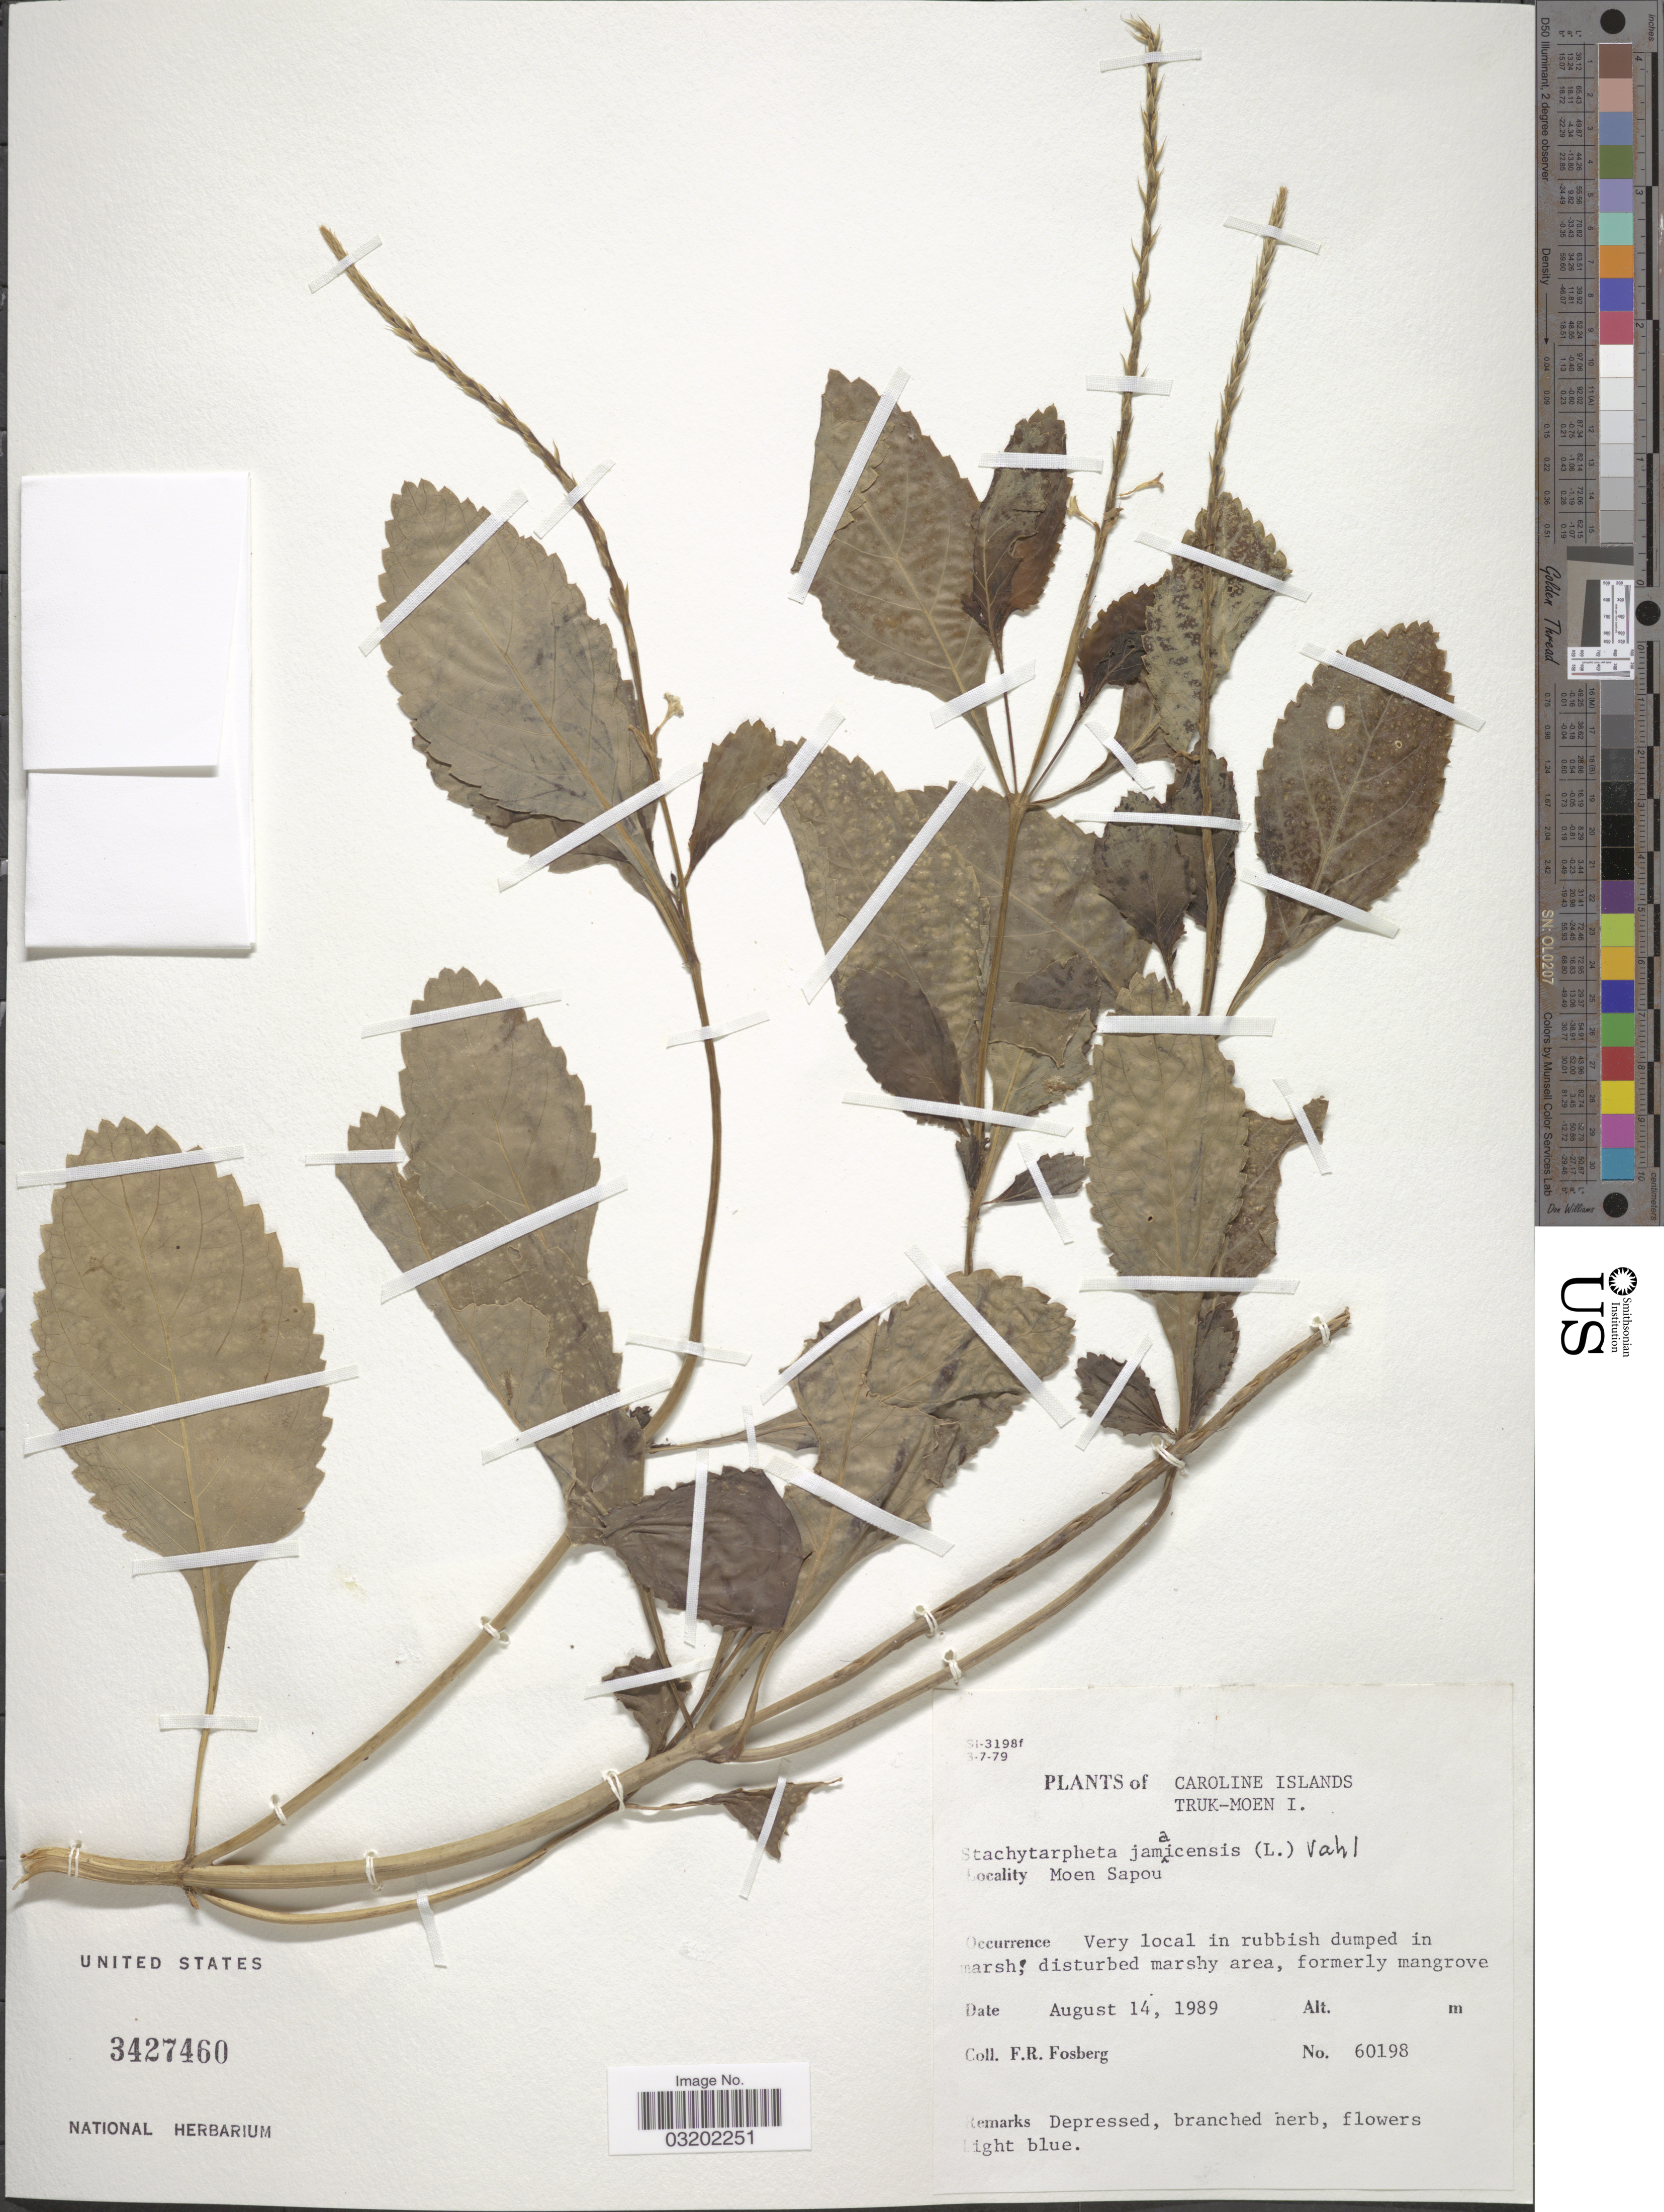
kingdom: Plantae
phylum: Tracheophyta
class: Magnoliopsida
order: Lamiales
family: Verbenaceae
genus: Stachytarpheta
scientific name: Stachytarpheta jamaicensis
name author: (L.) Vahl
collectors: F. R. Fosberg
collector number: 60198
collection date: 1989-08-14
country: Micronesia, Federated States of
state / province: Truk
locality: Caroline Islands. Truk-Moen I. Moen Sapou.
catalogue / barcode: US 3427460